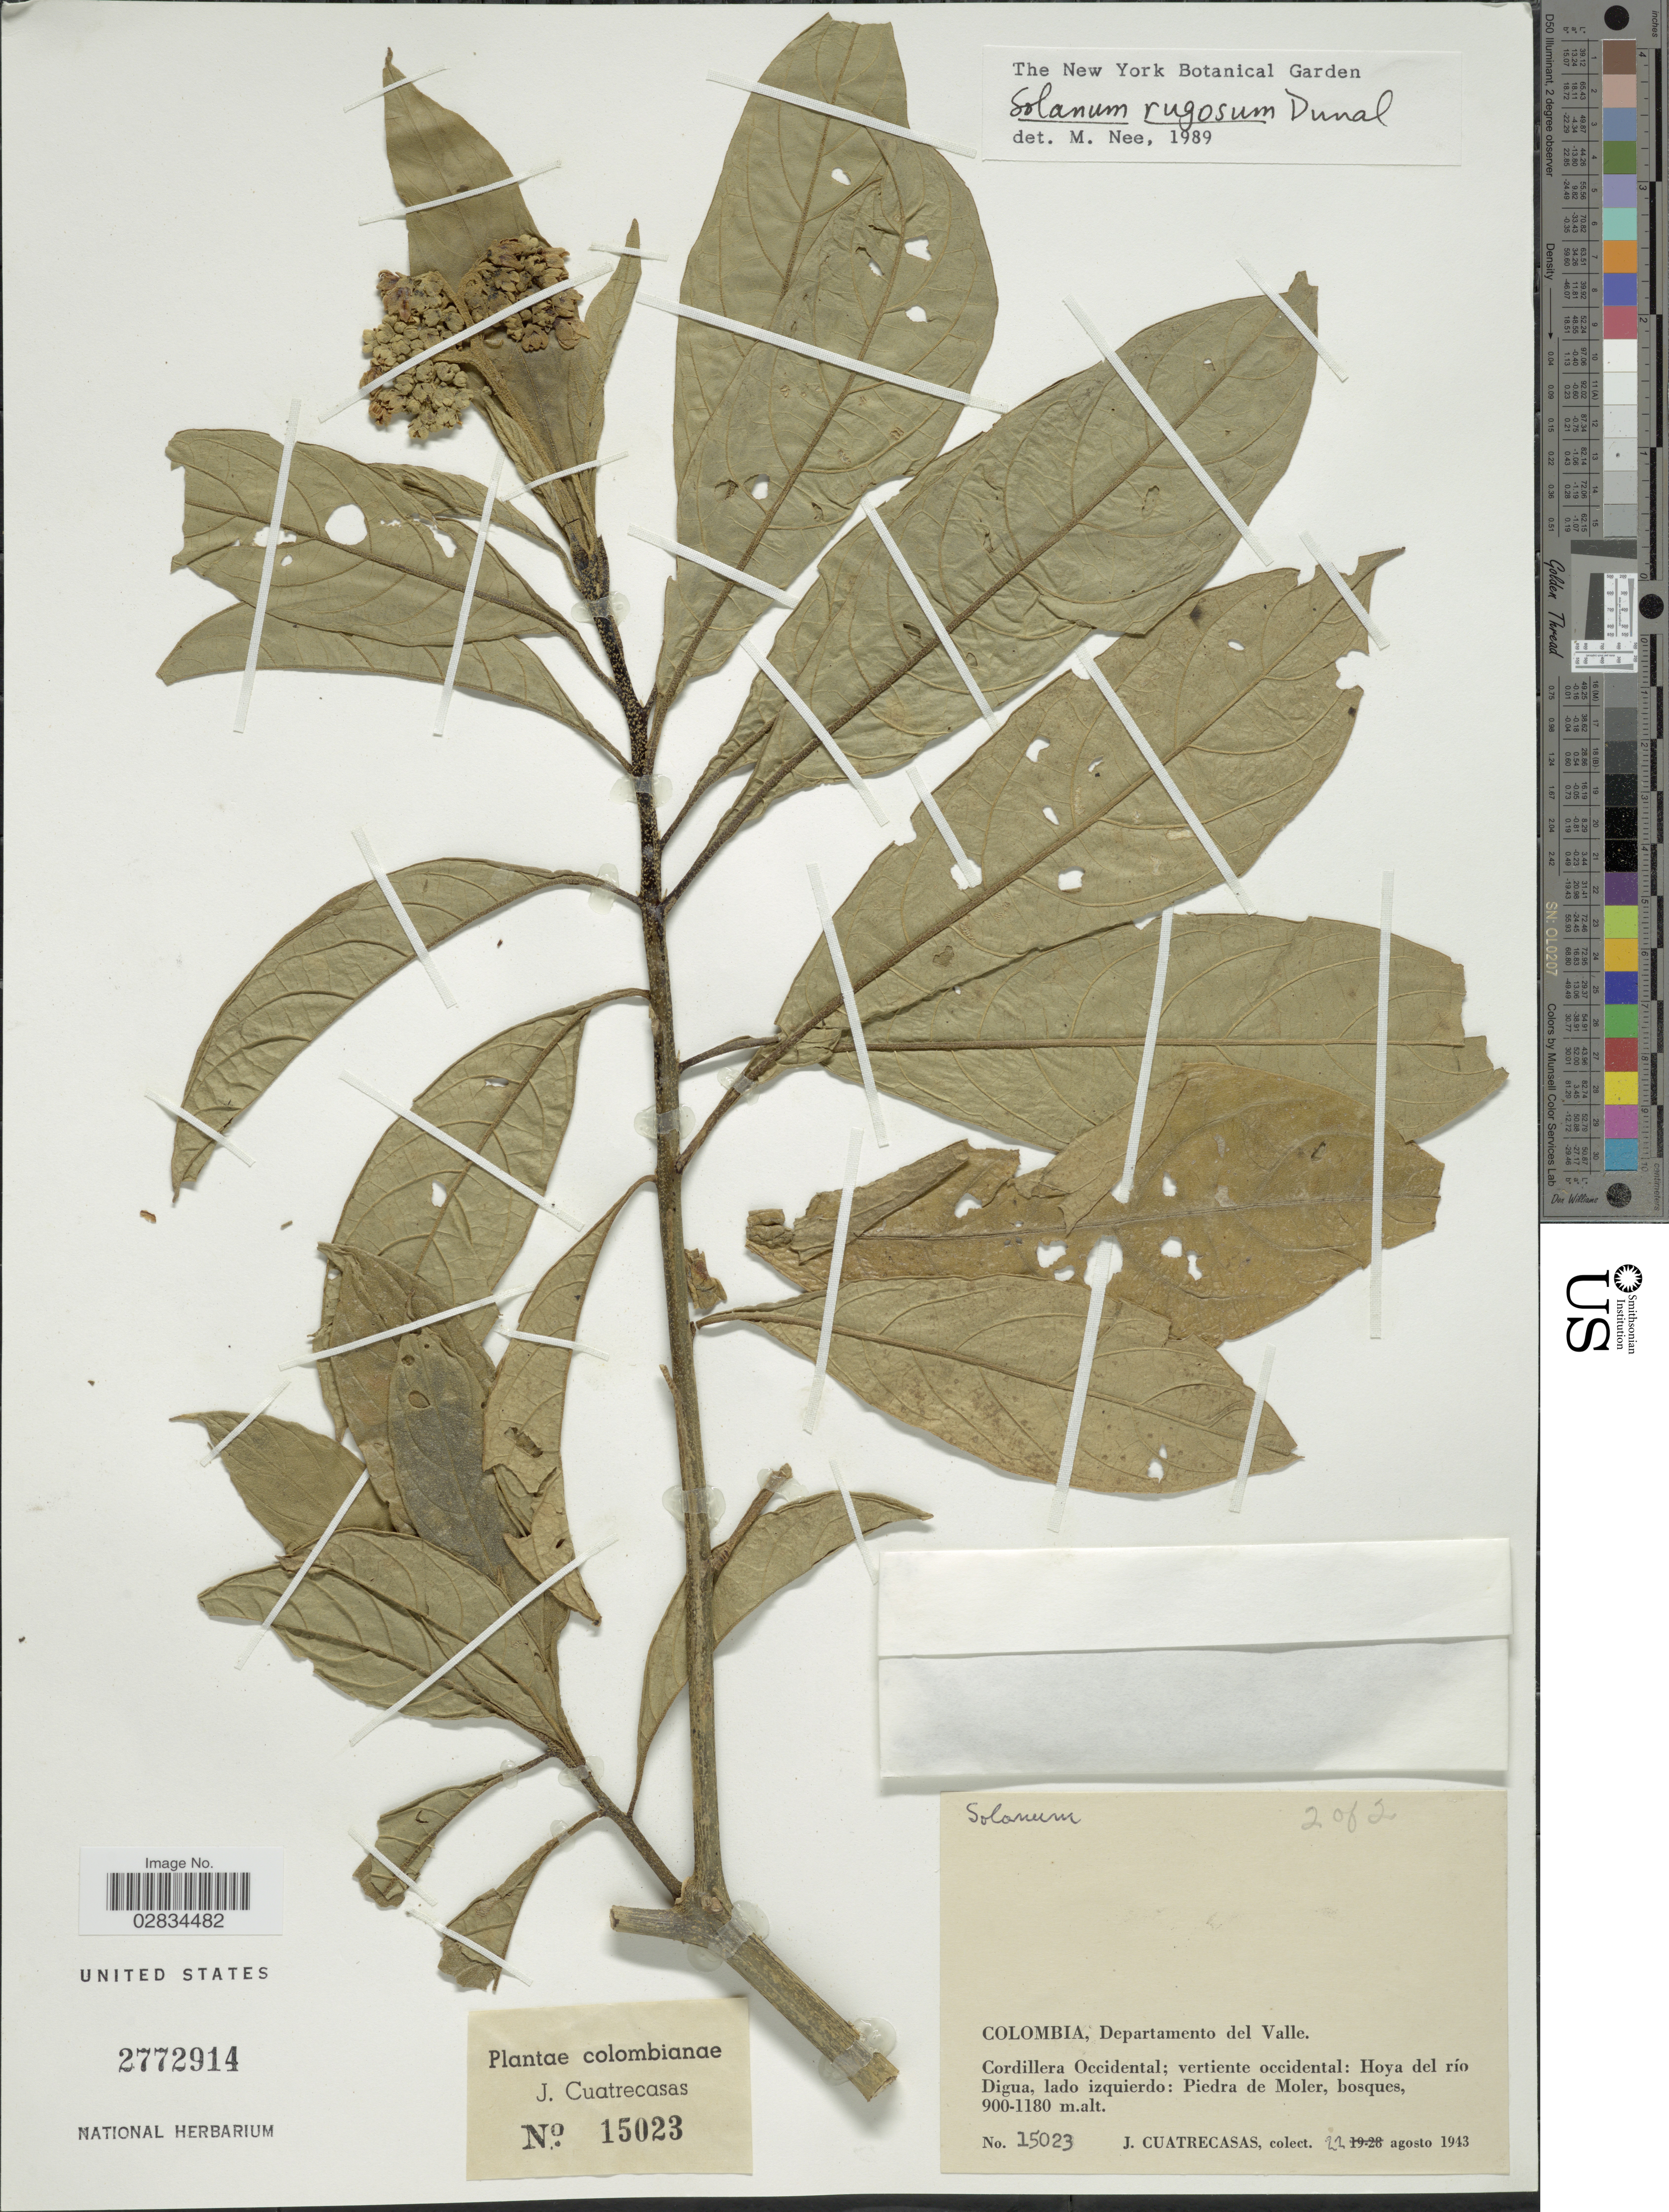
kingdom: Plantae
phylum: Tracheophyta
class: Magnoliopsida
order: Solanales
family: Solanaceae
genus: Solanum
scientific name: Solanum rugosum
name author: Dunal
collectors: J. Cuatrecasas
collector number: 15023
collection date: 1943-08-22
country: Colombia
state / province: Valle del Cauca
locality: Departamento del Valle. Cordillera Occidental: vertiente occidental: Hoya del río Digua, lado izquierdo: Piedra de Moler, bosques.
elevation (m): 900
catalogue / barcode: US 2772914